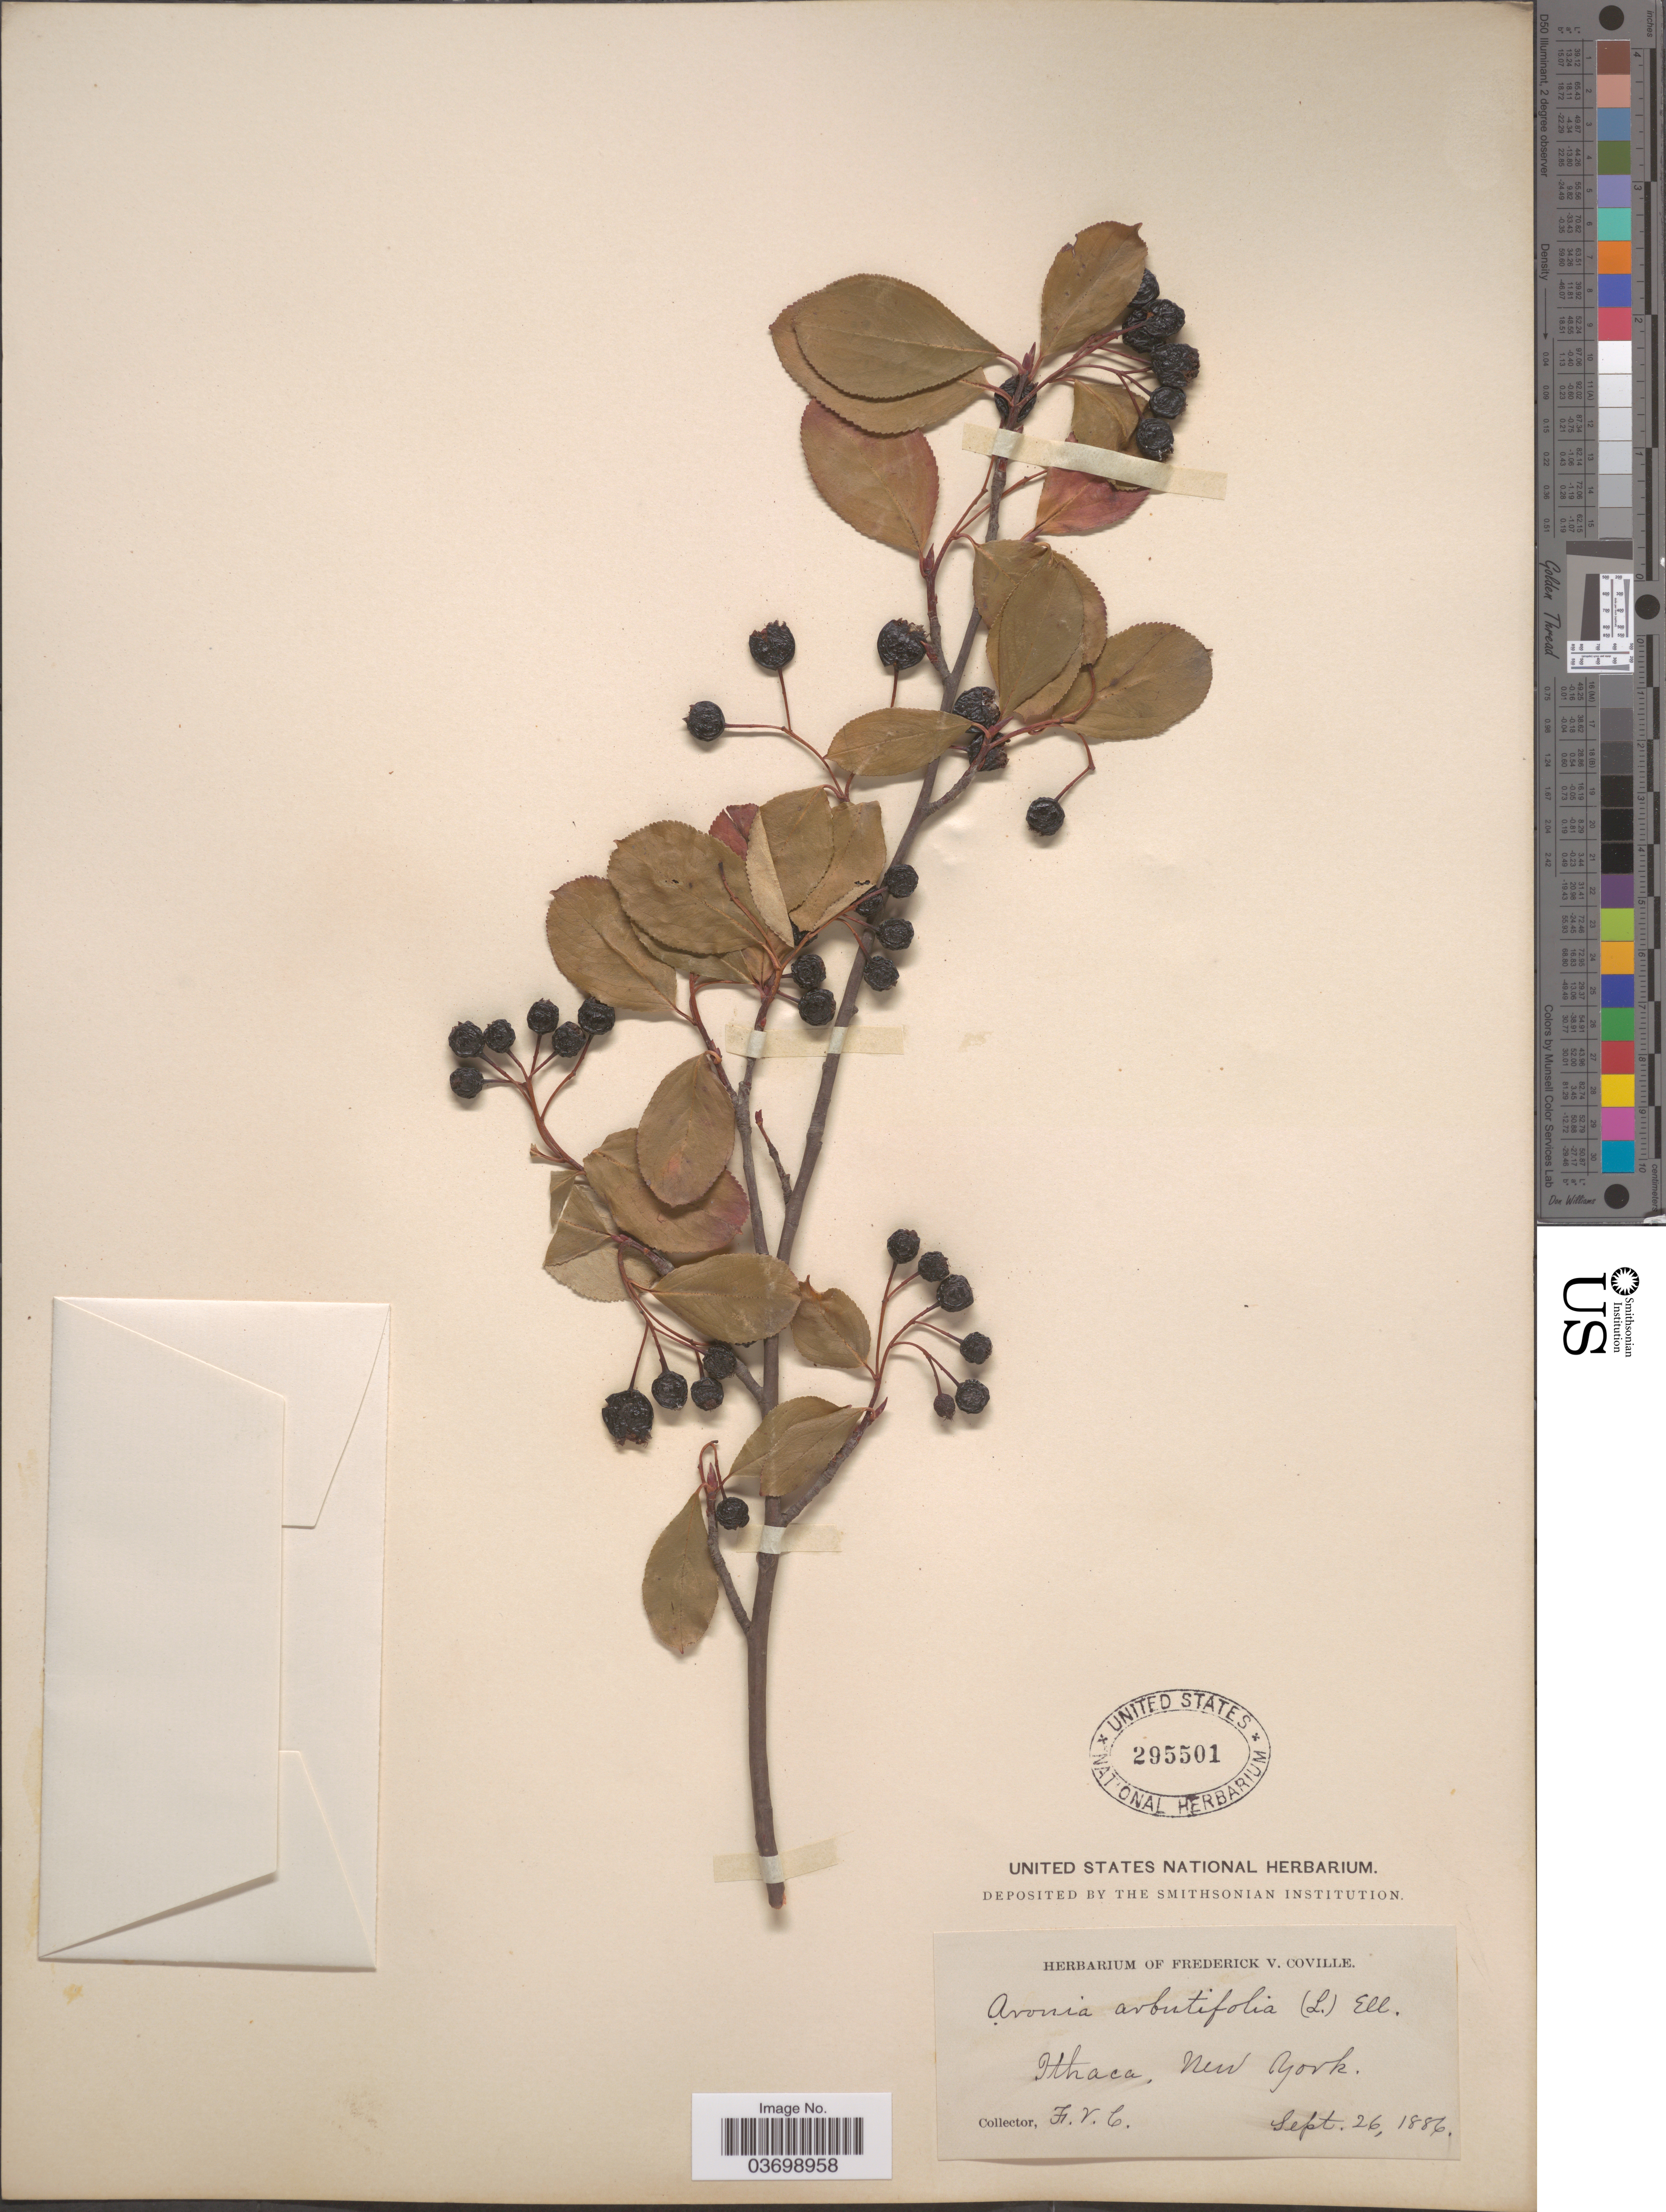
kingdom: Plantae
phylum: Tracheophyta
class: Magnoliopsida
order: Rosales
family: Rosaceae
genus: Aronia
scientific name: Aronia melanocarpa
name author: (Michx.) Elliott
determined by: Strong, M. T., (US), Smithsonian Institution - National Museum of Natural History (UNITED STATES)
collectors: F. V. Coville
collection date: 1886-09-26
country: United States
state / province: New York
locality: Ithaca.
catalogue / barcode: US 295501